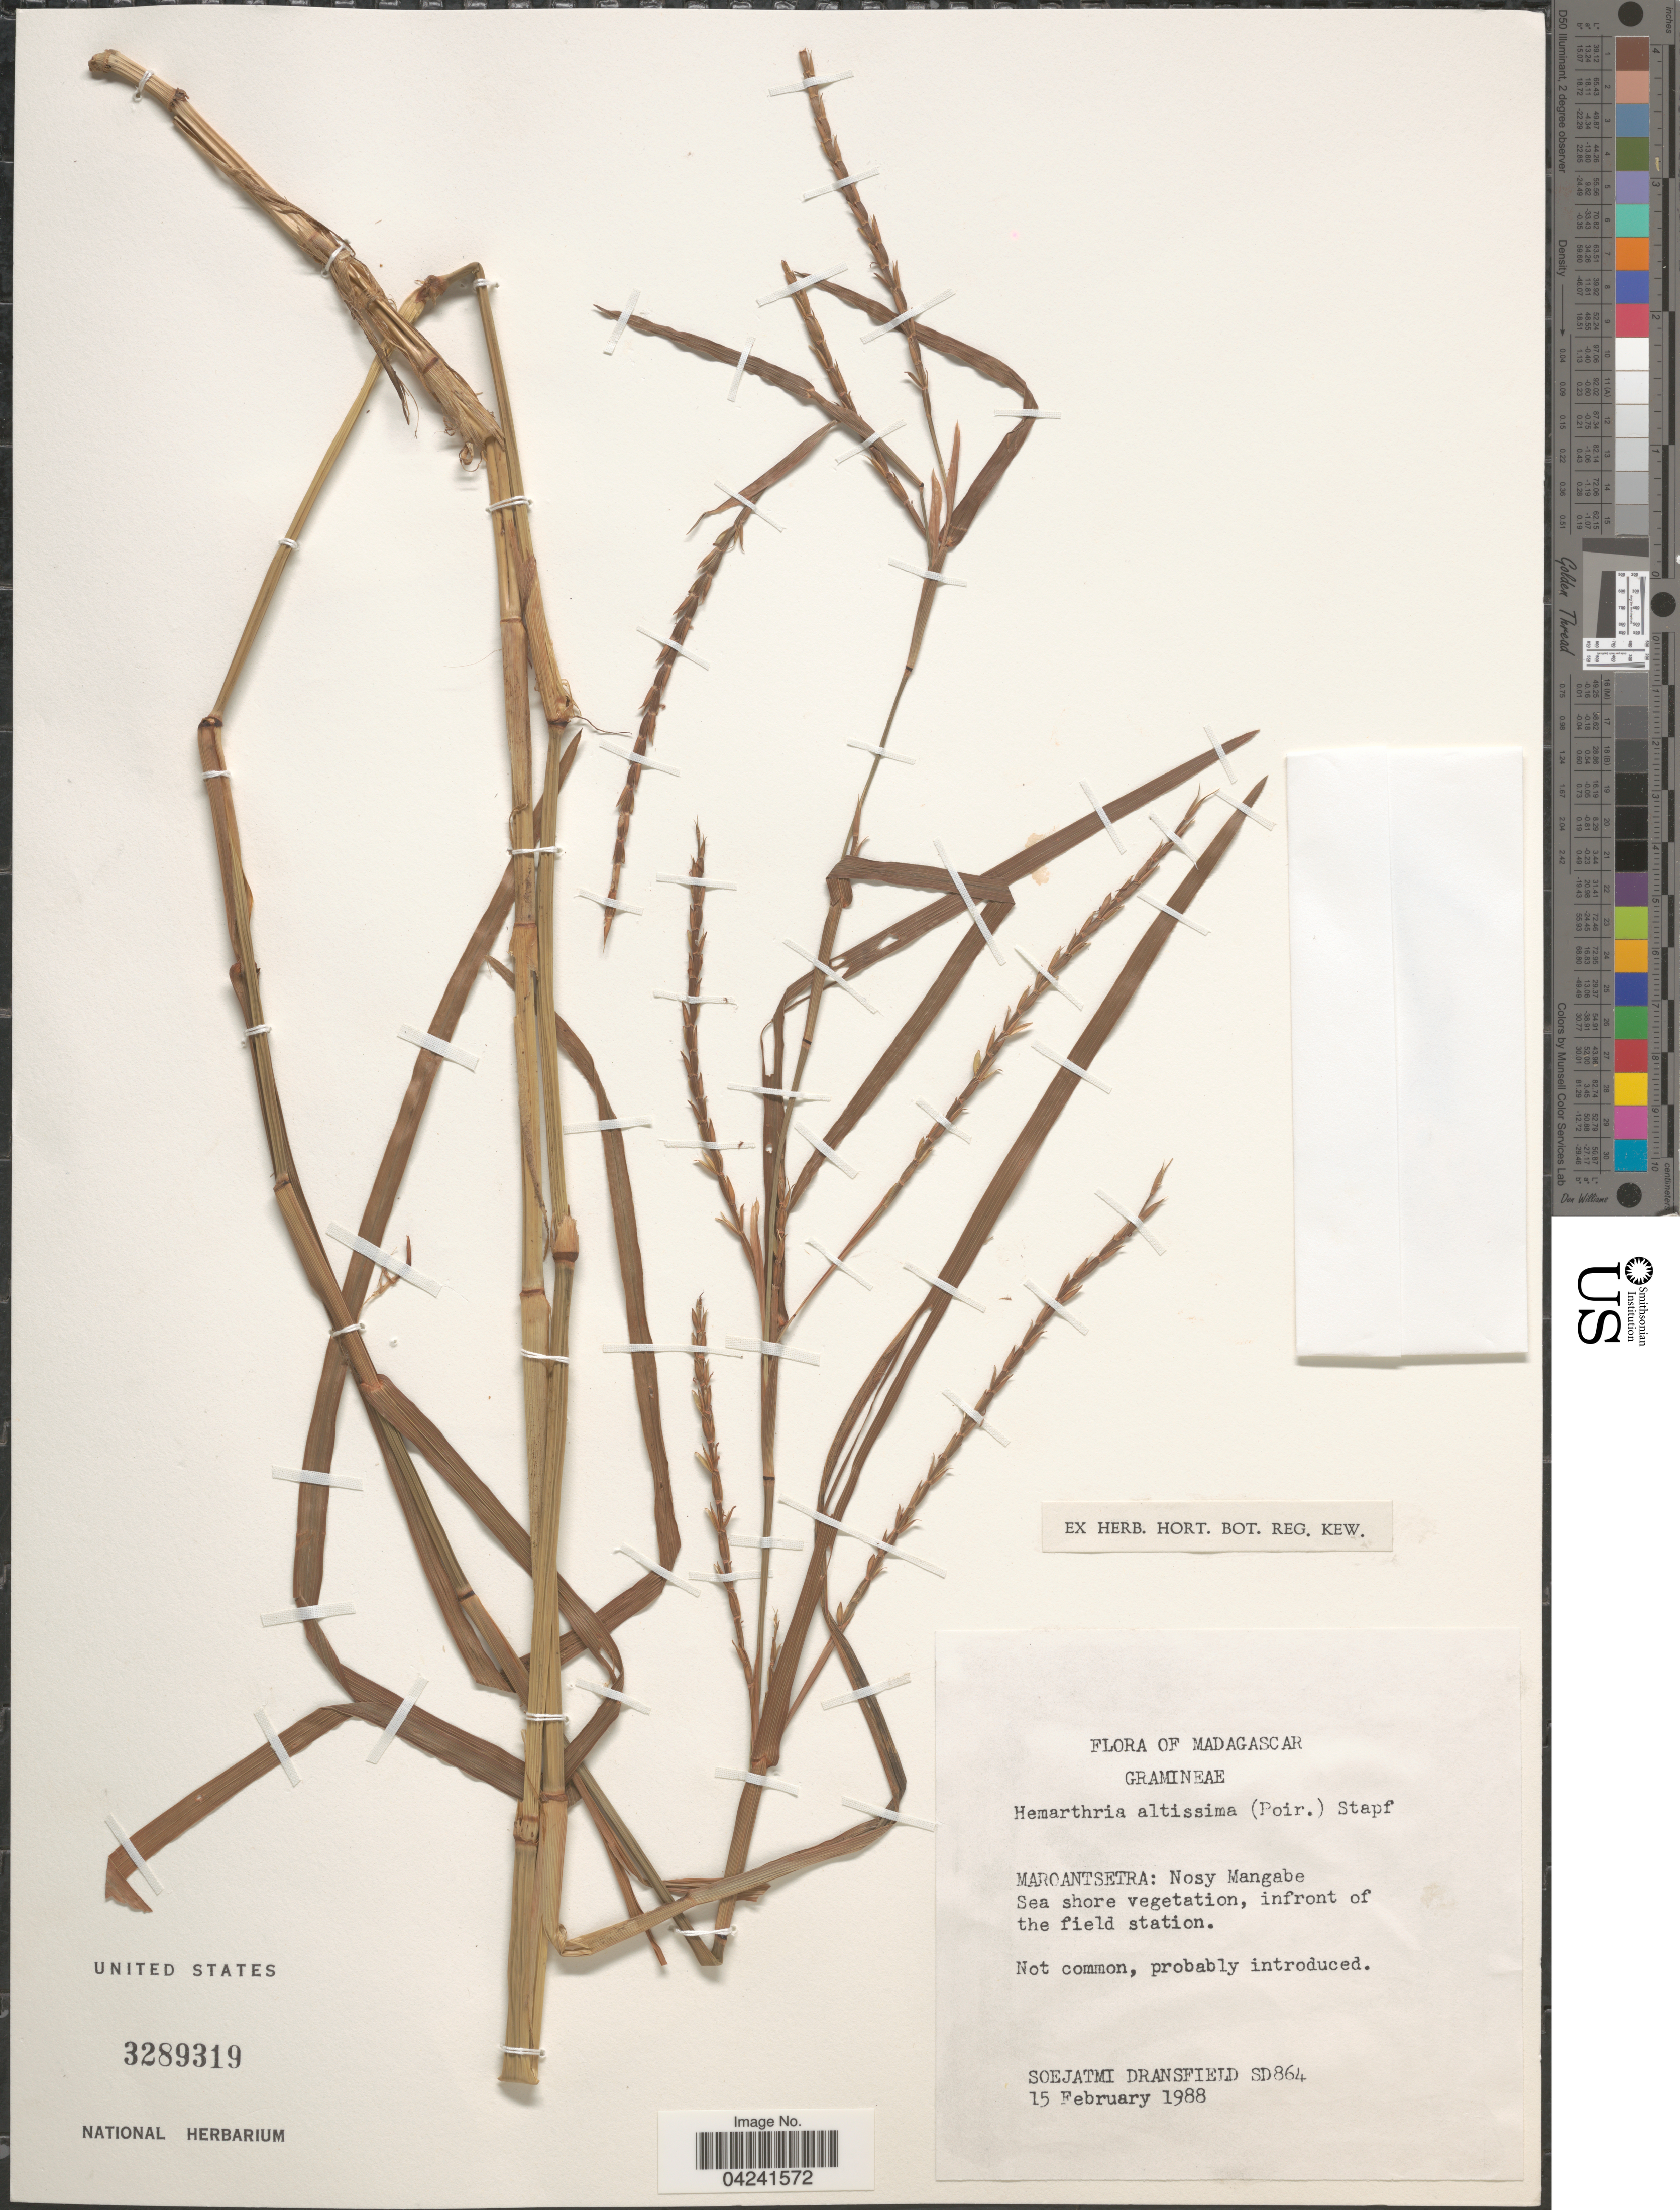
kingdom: Plantae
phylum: Tracheophyta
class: Liliopsida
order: Poales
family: Poaceae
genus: Hemarthria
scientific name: Hemarthria altissima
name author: (Poir.) Stapf & C. E. Hubb.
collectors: S. Dransfield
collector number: SD864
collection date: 1988-02-15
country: Madagascar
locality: Maroantsetra: Nosy Mangabe. Sea shore vegetation, infront of the field station.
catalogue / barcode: US 3289319